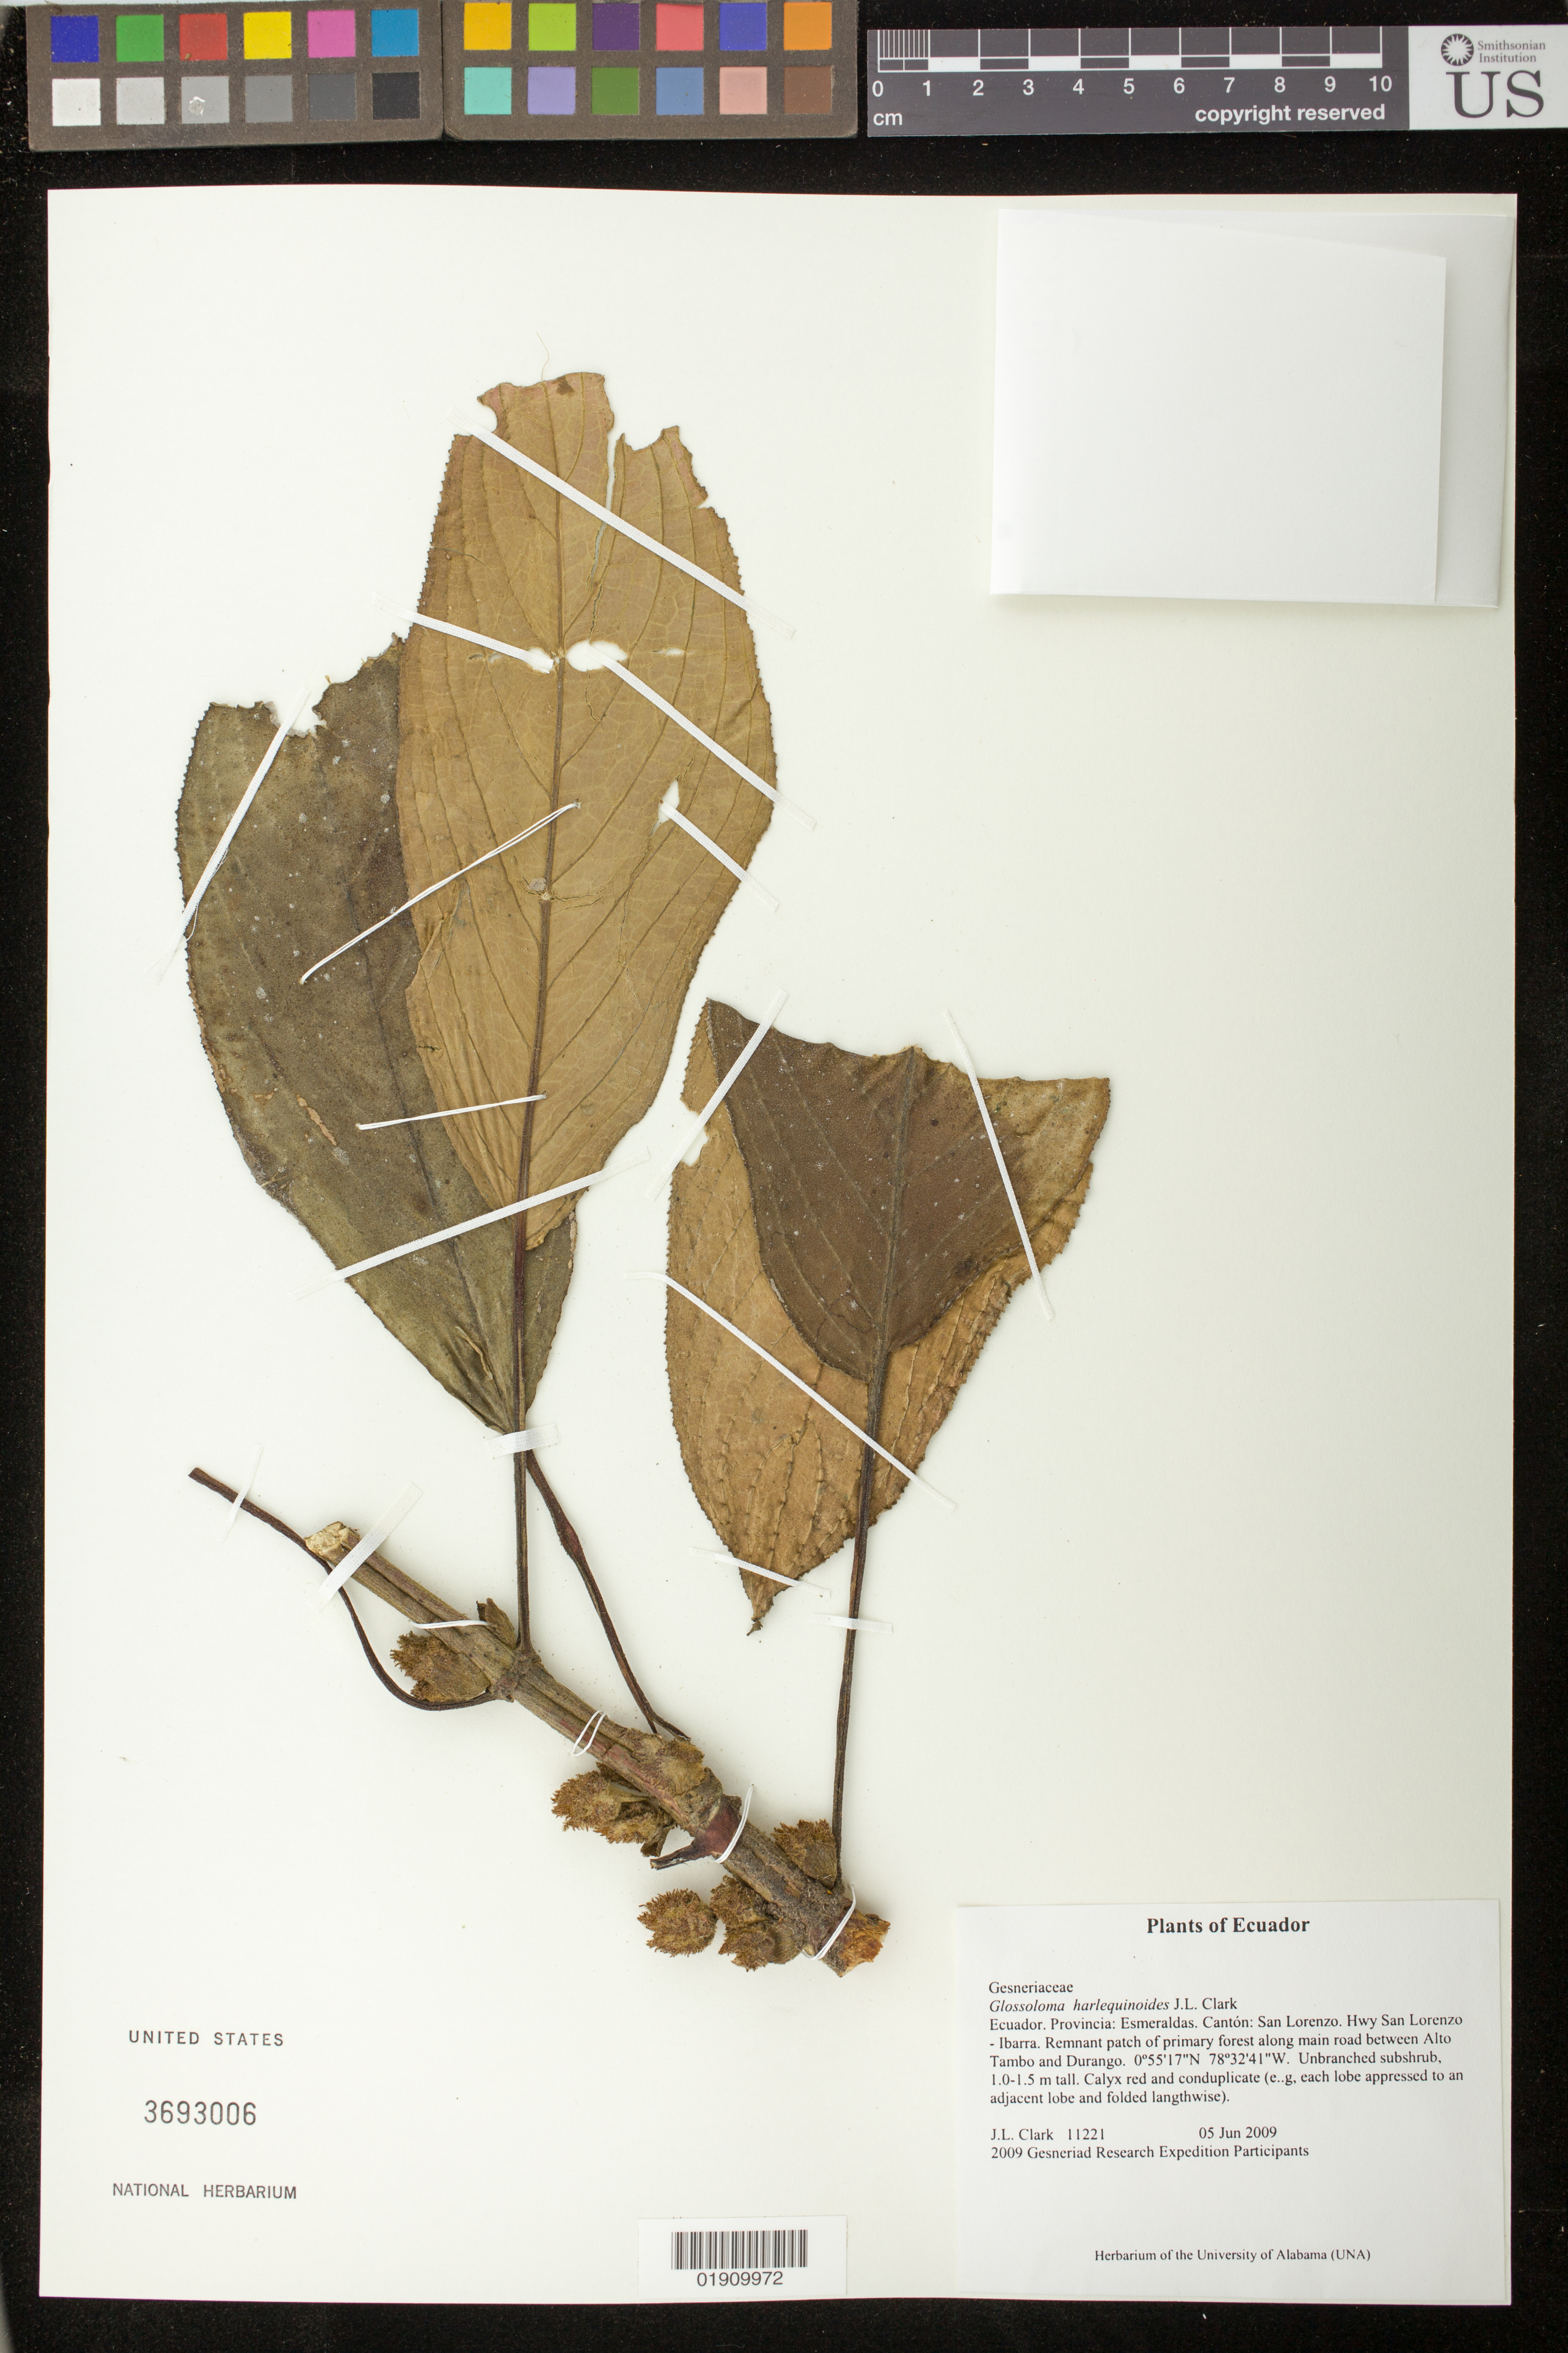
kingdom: Plantae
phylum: Tracheophyta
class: Magnoliopsida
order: Lamiales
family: Gesneriaceae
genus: Glossoloma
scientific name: Glossoloma harlequinoides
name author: J.L. Clark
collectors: J. L. Clark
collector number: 11221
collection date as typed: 05 Jun 2009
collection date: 2009-06-05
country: Ecuador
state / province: Esmeraldas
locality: Ecuador. Provincia: Esmeraldas. Canton: San Lorenzo. Hwy San Lorenzo- Ibarra. Remnant patch of primary forest along main road between Alto Tambo and Durango.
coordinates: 0°55'17"N, 78°32'41"W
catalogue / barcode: US 3693006